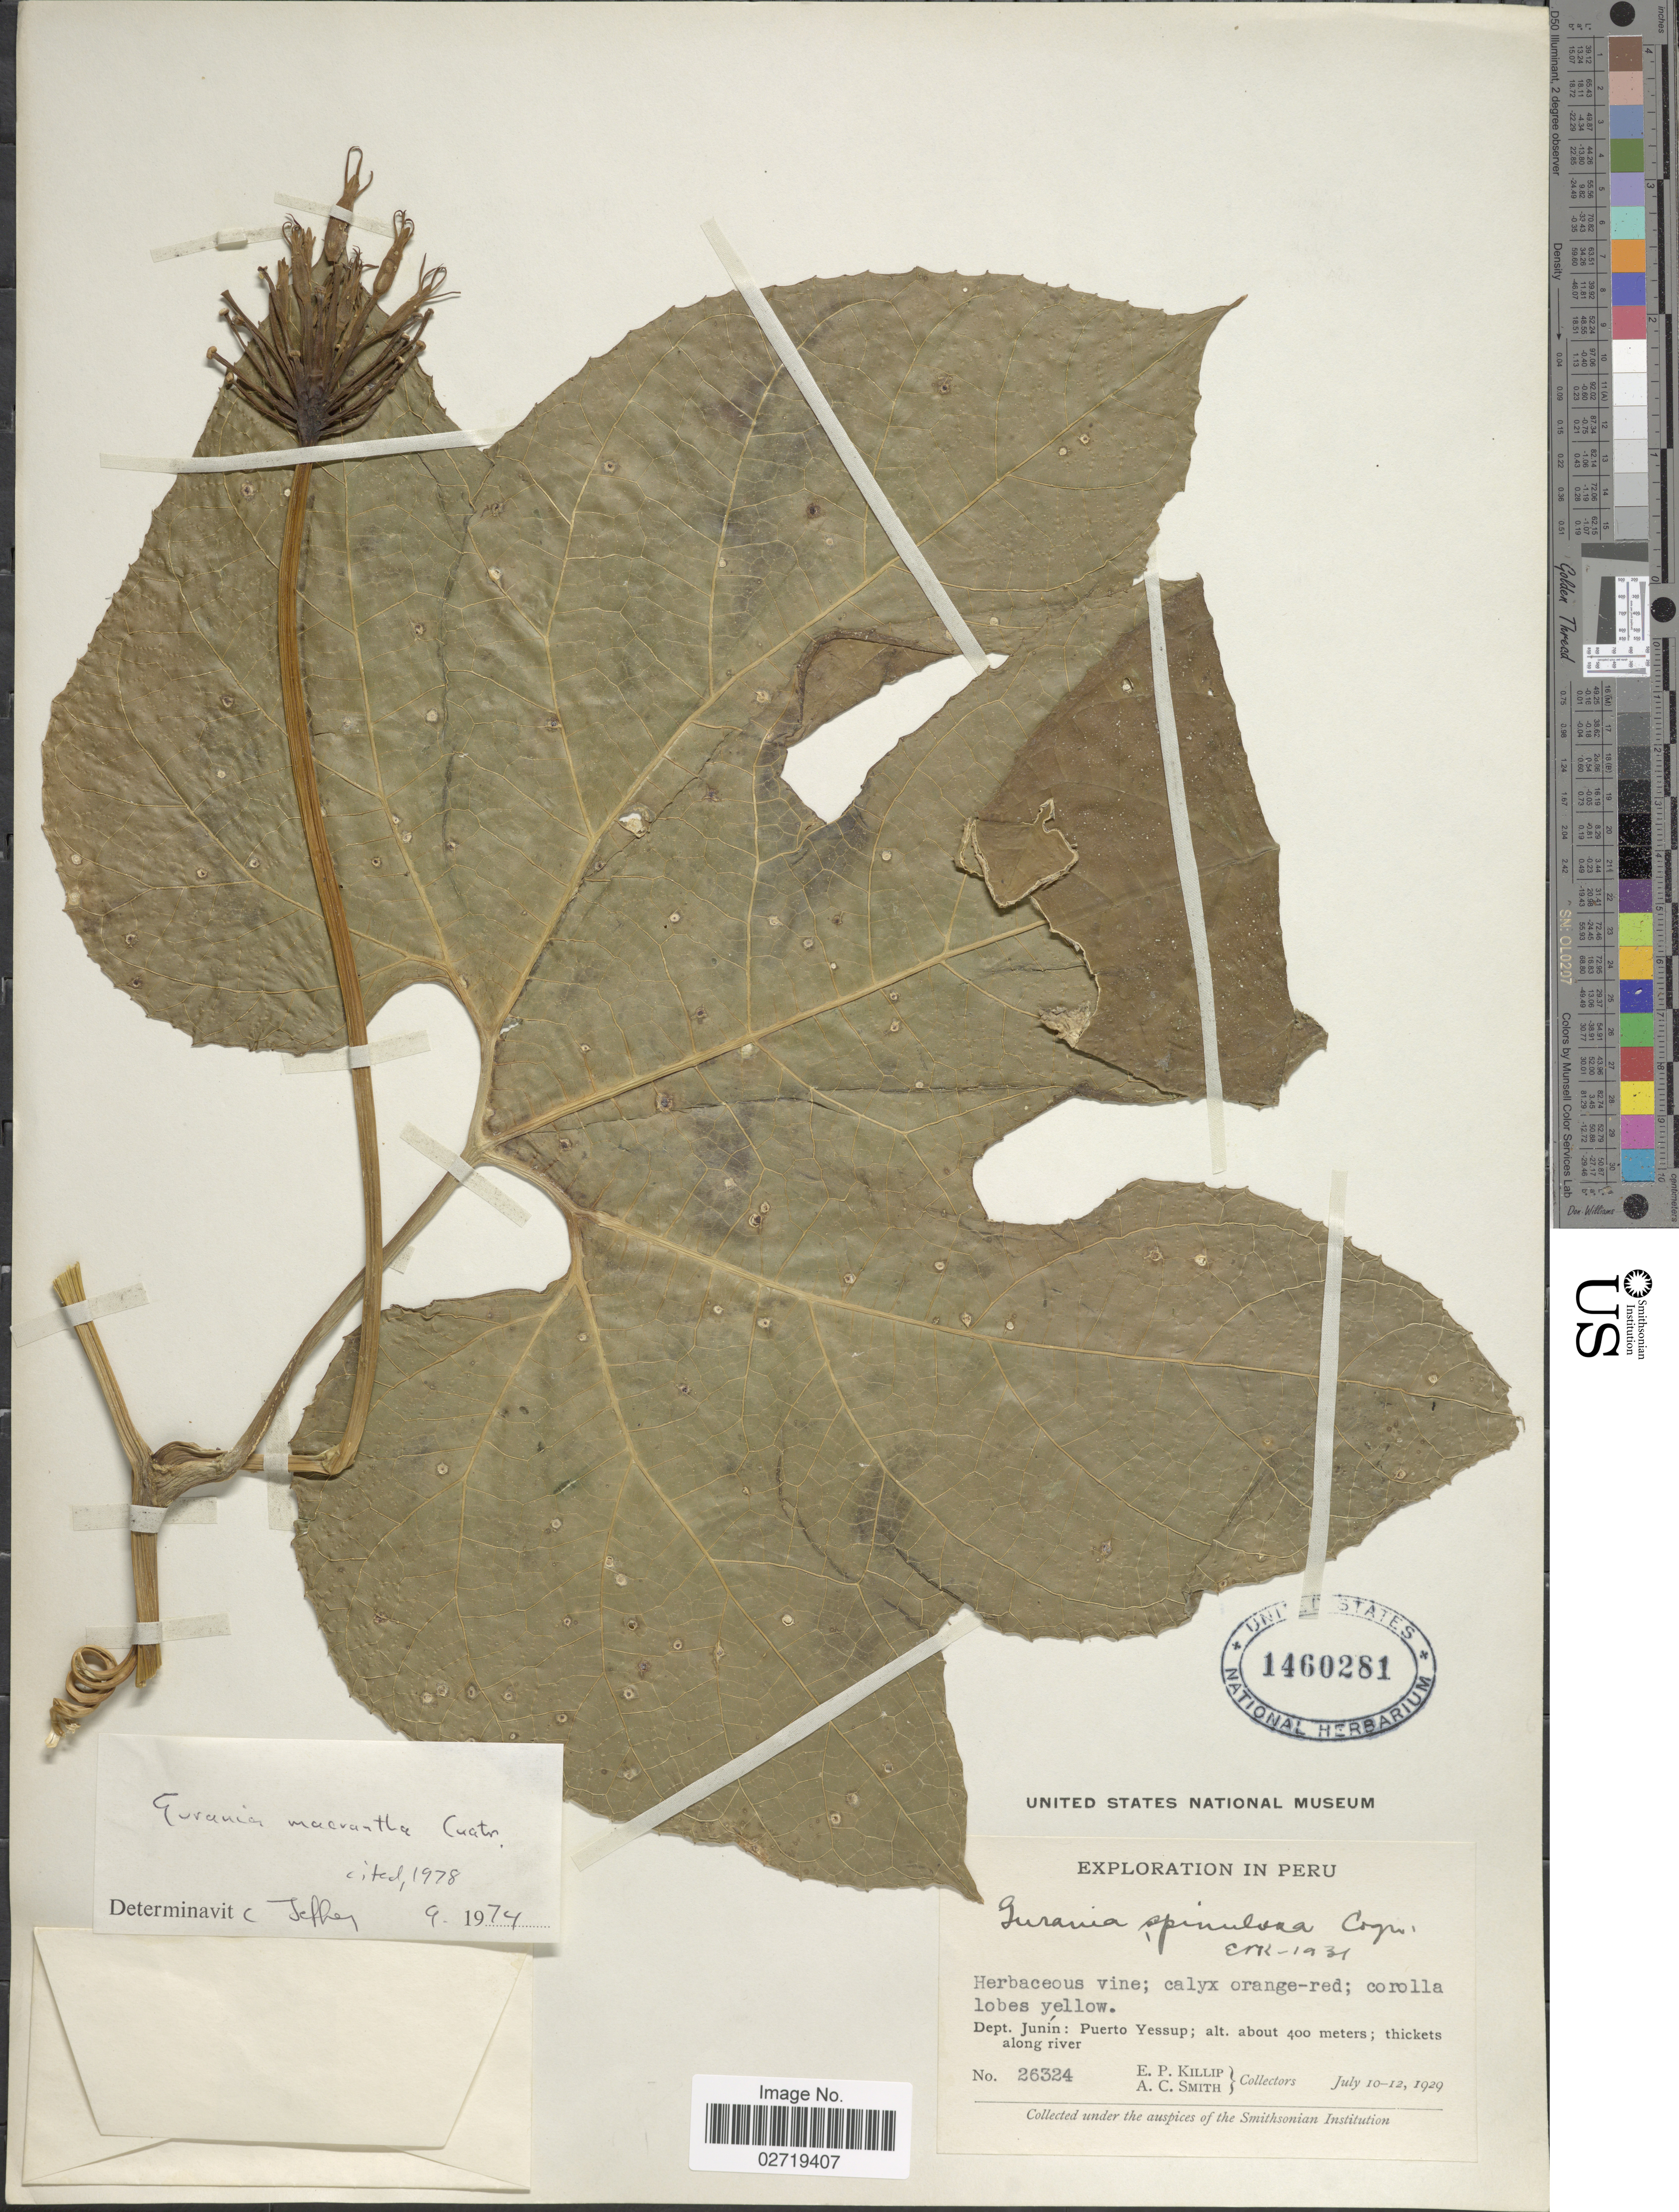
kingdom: Plantae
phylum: Tracheophyta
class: Magnoliopsida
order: Cucurbitales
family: Cucurbitaceae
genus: Gurania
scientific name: Gurania macrantha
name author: Cuatrec.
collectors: E. P. Killip & A. C. Smith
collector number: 26324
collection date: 1929-07-10/1929-07-12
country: Peru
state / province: Junín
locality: Dept. Junín: Puerto Yessup; thickets along river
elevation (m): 400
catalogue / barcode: US 1460281